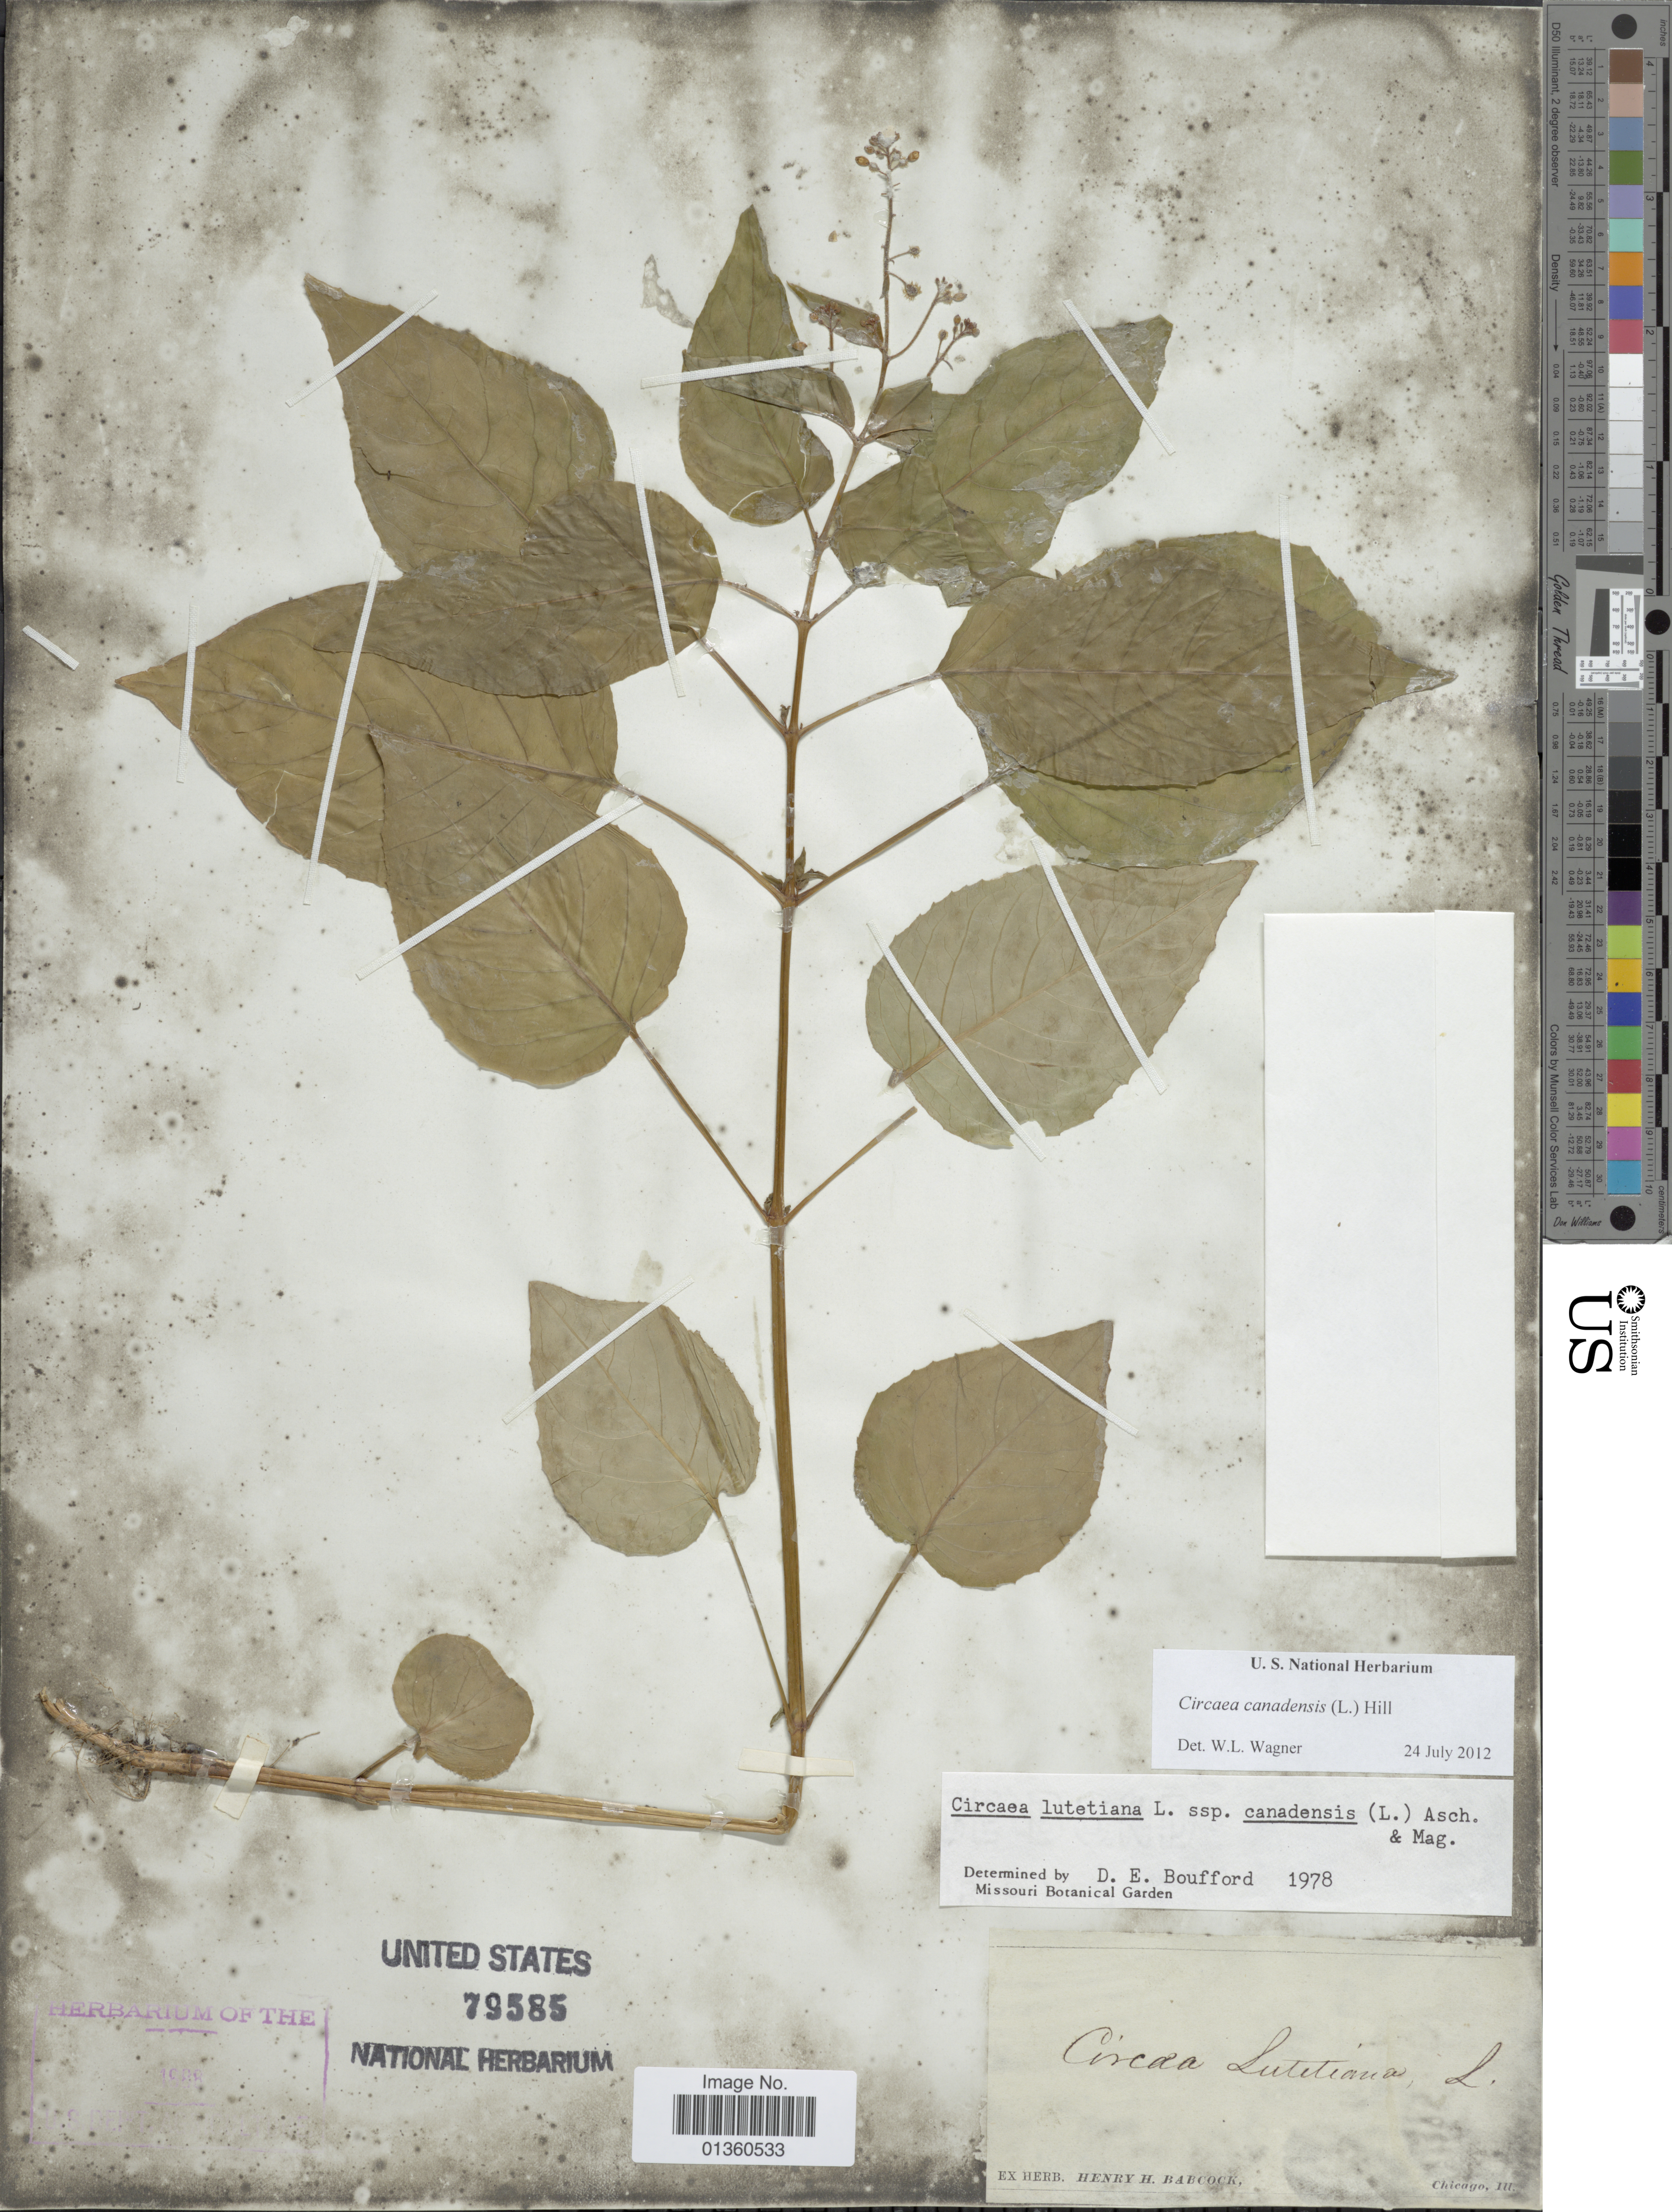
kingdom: Plantae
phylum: Tracheophyta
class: Magnoliopsida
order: Myrtales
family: Onagraceae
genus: Circaea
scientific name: Circaea canadensis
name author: (L.) Hill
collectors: H. Babcock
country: United States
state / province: Illinois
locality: Chicago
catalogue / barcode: US 79585